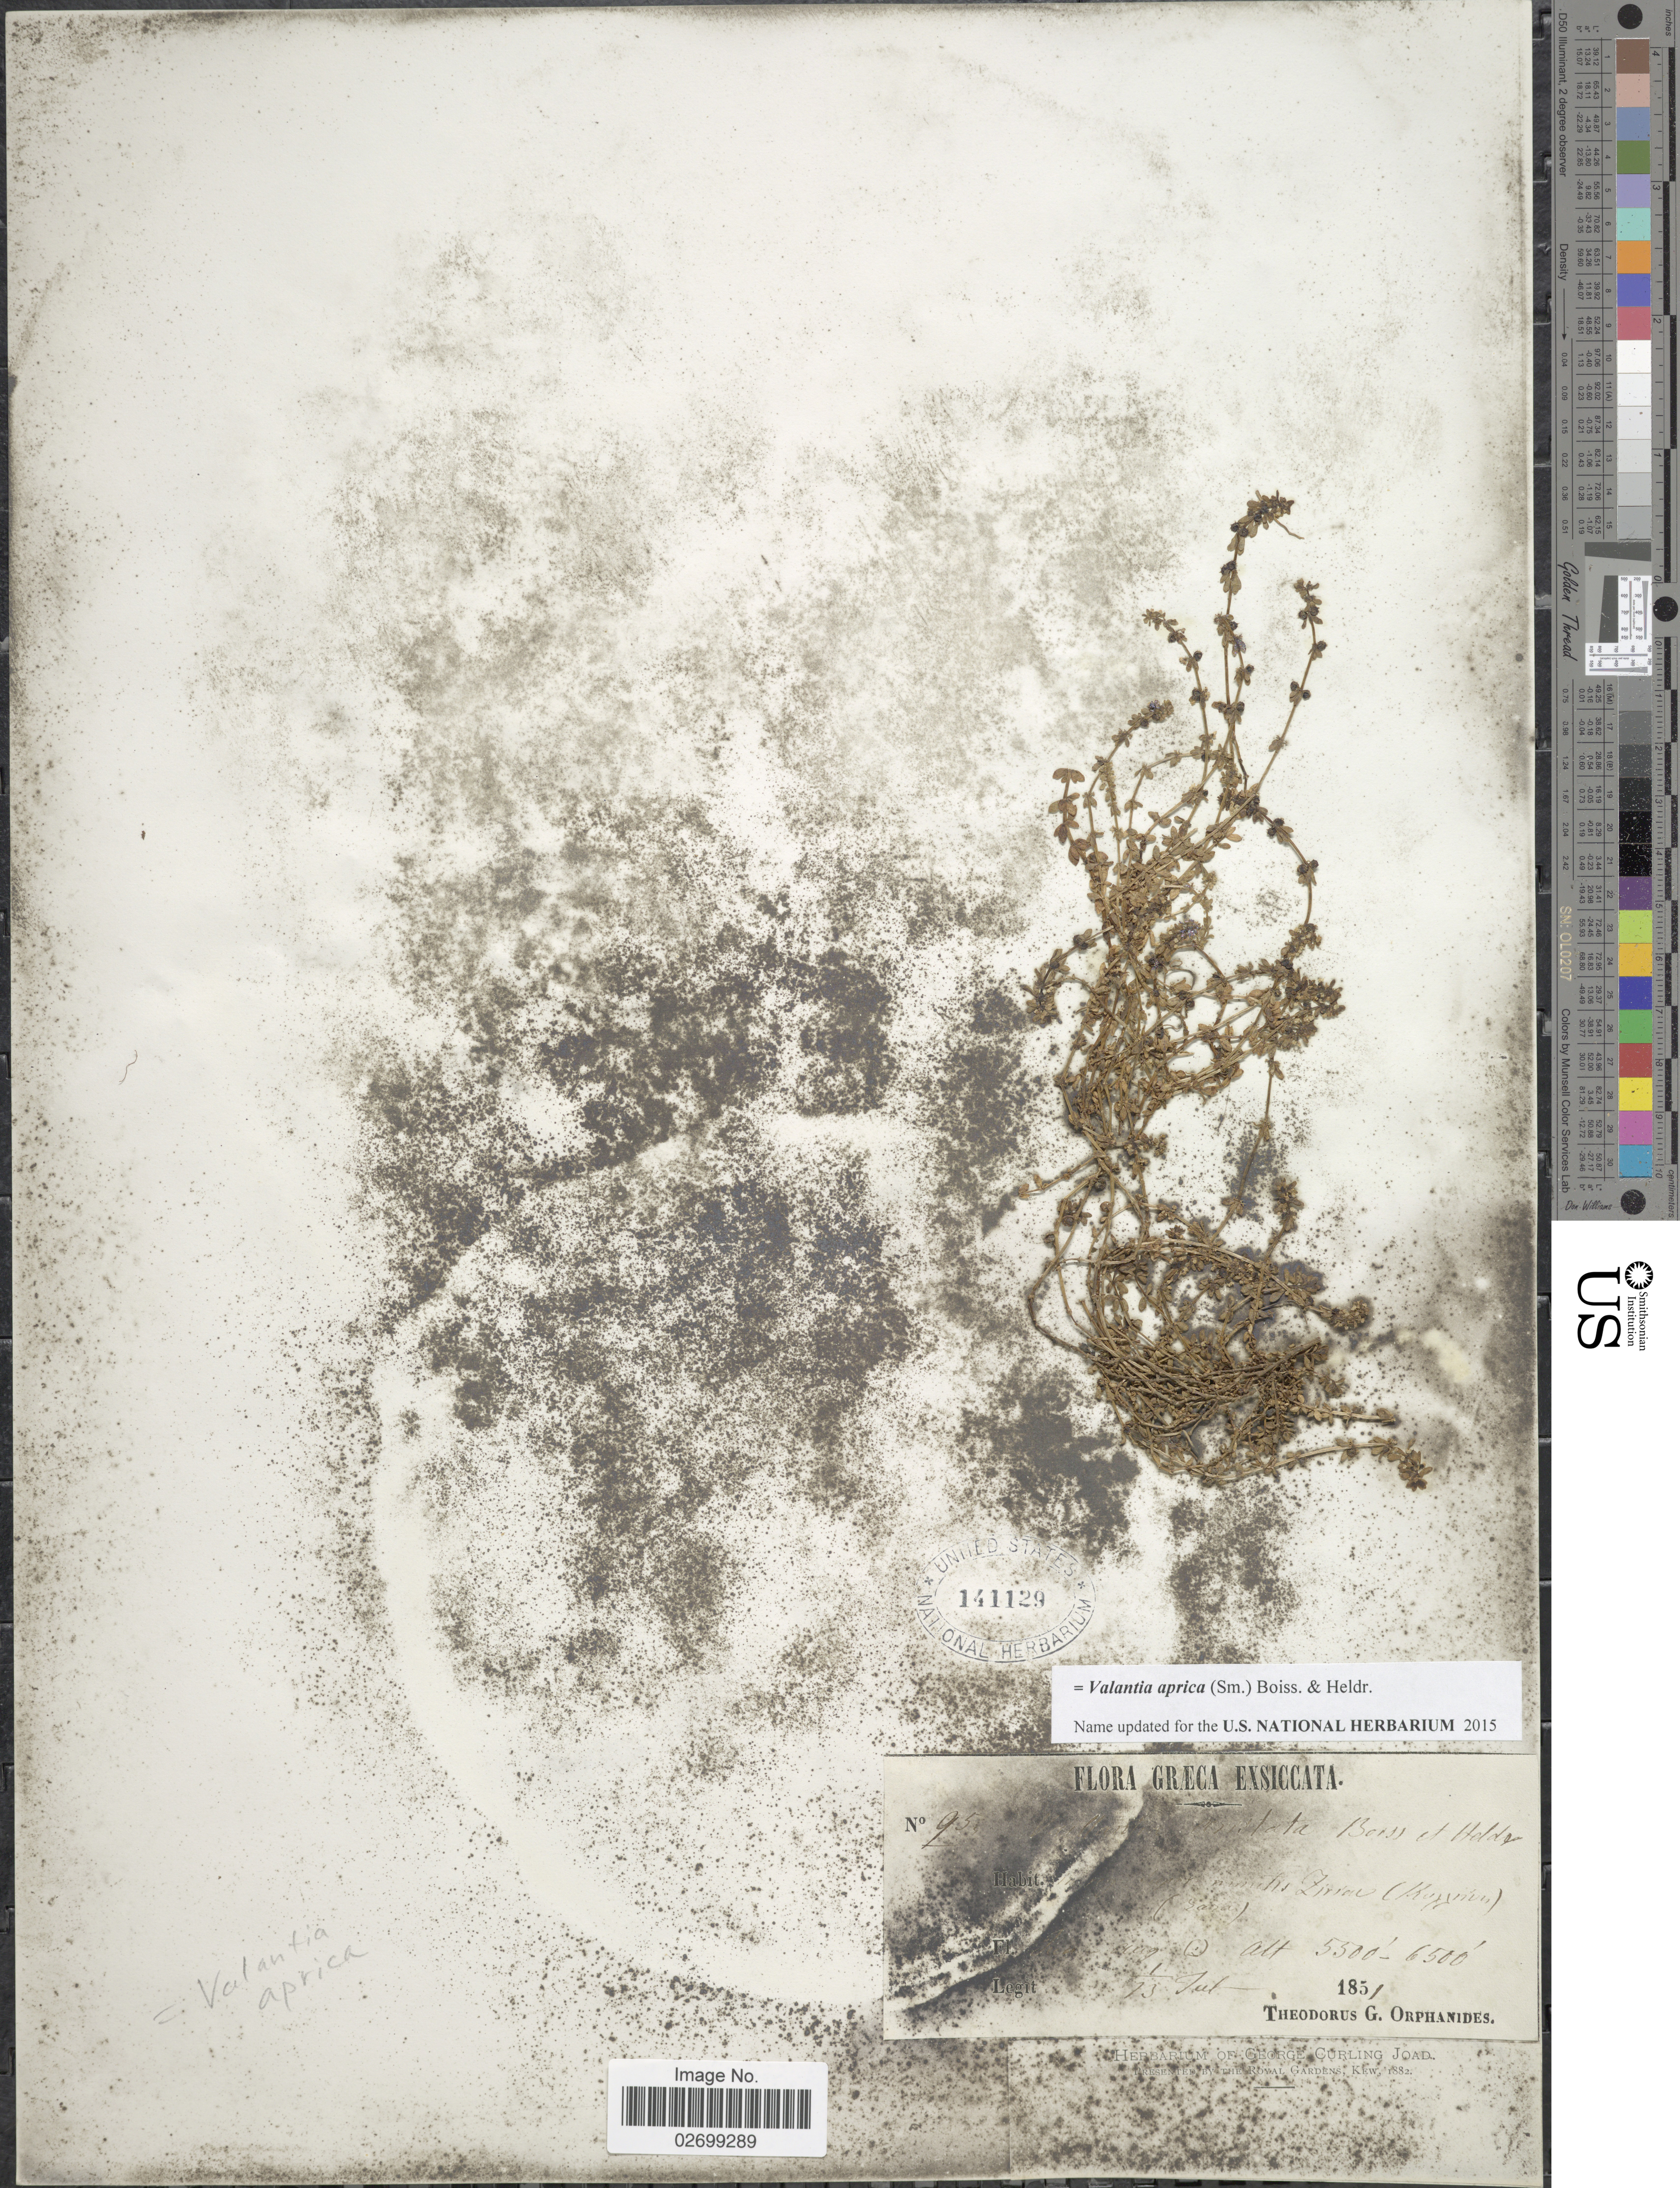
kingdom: Plantae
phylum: Tracheophyta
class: Magnoliopsida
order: Gentianales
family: Rubiaceae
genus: Valantia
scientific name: Valantia aprica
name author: (Sibth. & Sm.) Boiss. & Heldr.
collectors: T. G. Orphanides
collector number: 95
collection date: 1851-07-01/1851-07-13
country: Greece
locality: In montis Ziriae (Κυλλήνη)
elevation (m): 1676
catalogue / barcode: US 141129